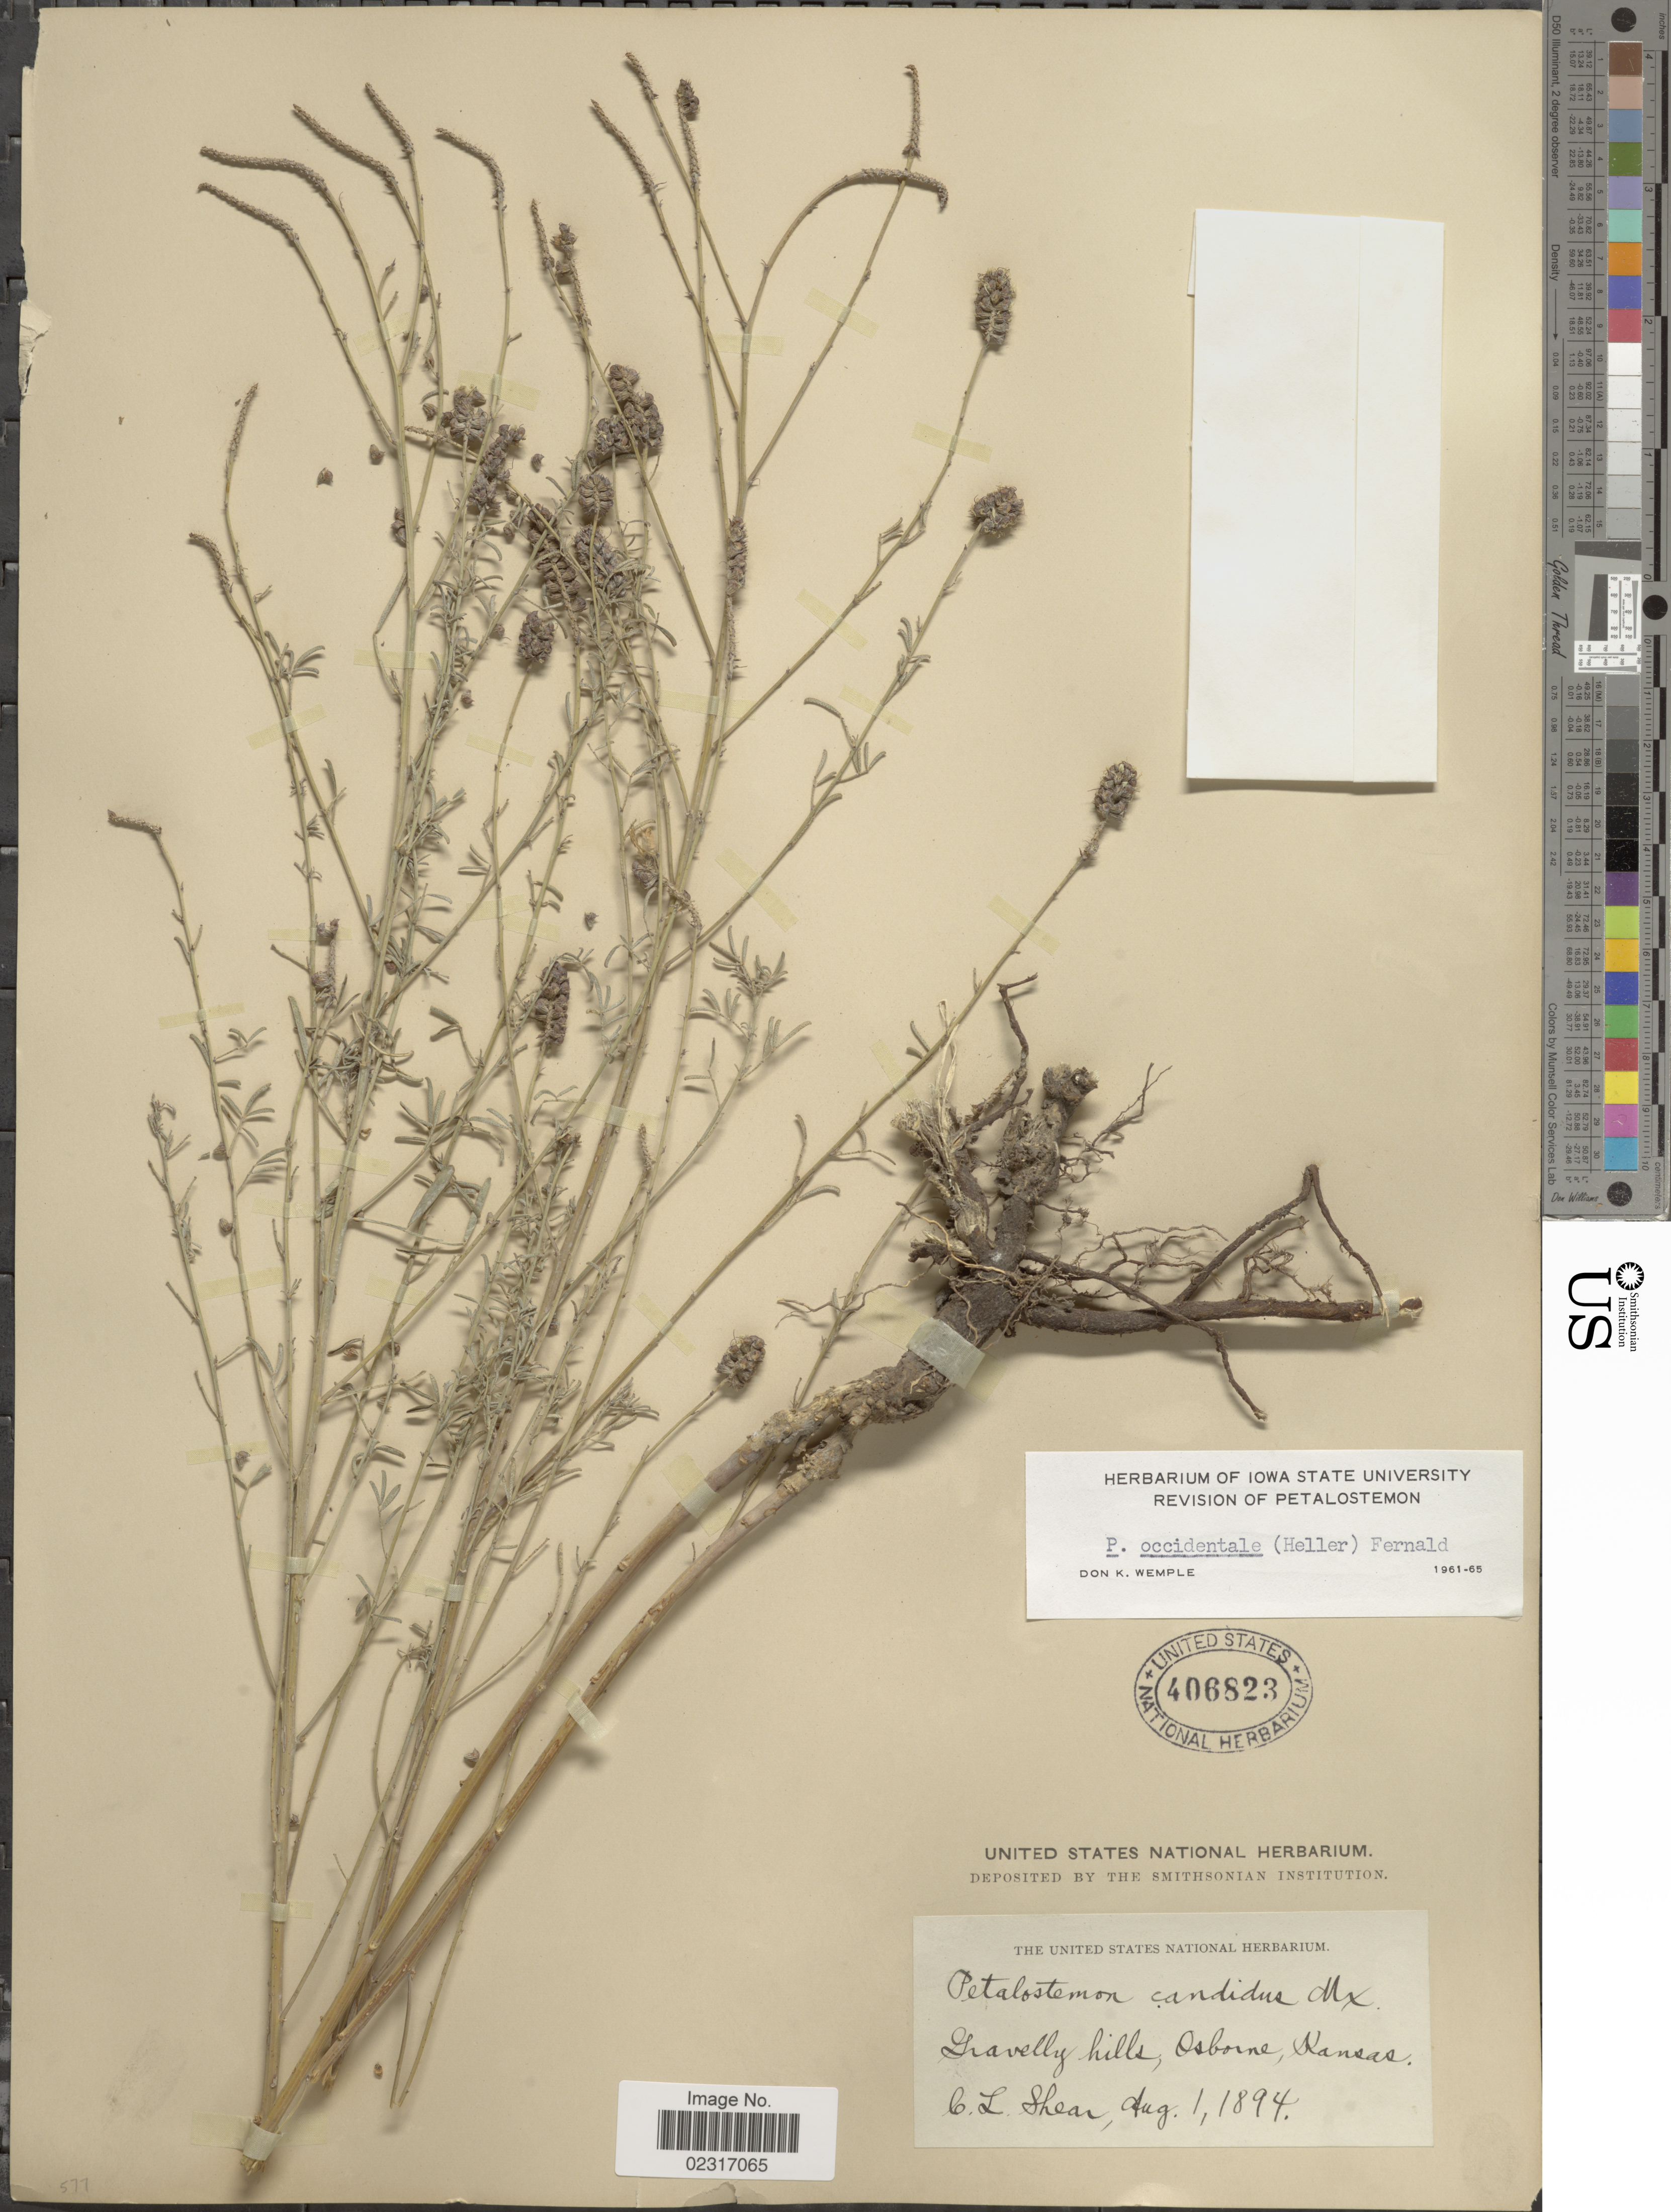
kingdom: Plantae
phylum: Tracheophyta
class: Magnoliopsida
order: Fabales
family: Fabaceae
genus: Dalea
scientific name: Dalea candida var. oligophylla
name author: (Torr) Shinners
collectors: C. L. Shear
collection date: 1894-08-01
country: United States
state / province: Kansas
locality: Gravelly hills, Osborne.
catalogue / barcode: US 406823